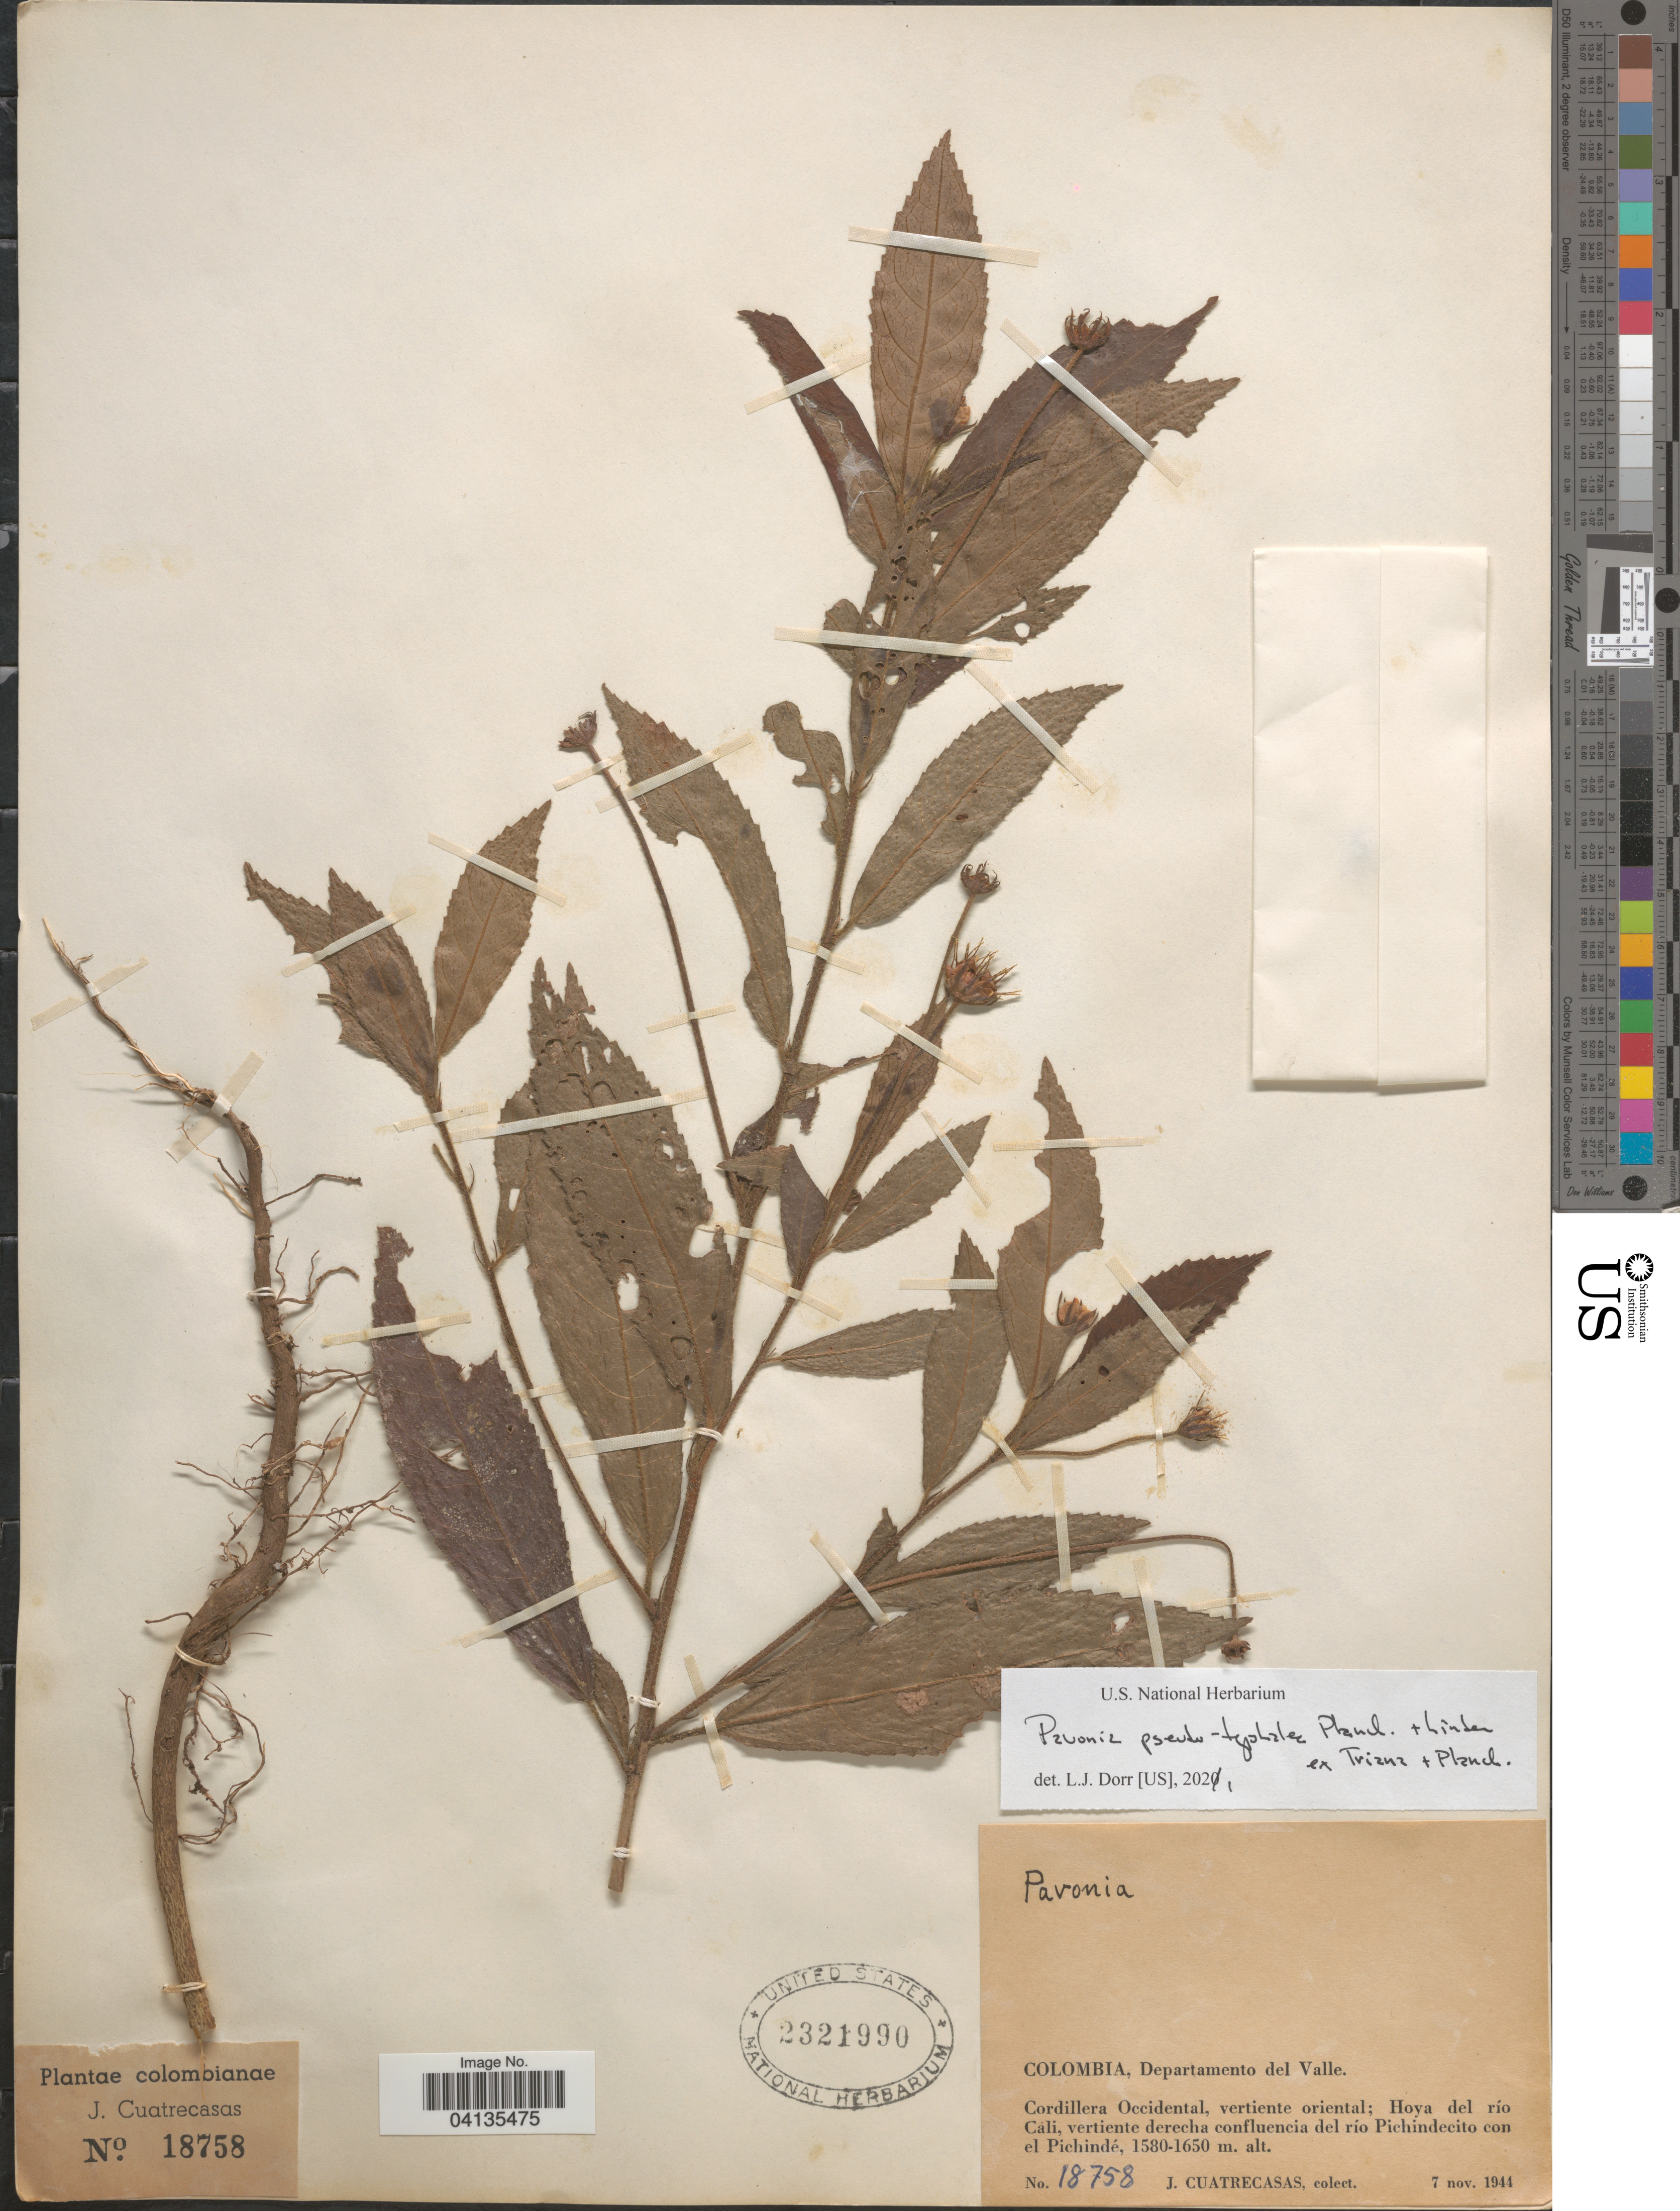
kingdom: Plantae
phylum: Tracheophyta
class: Magnoliopsida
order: Malvales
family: Malvaceae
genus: Pavonia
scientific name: Pavonia pseudotyphalaea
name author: Planch. & Linden ex Triana & Planch.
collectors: J. Cuatrecasas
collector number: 18758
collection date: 1944-11-07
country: Colombia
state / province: Valle del Cauca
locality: Departamento del Valle. Cordillera Occidental, vertiente oriental; Hoya del río Cali, vertiente derecha confluencia del río Pichindecito con el Pichindé.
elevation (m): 1580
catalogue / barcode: US 2321990